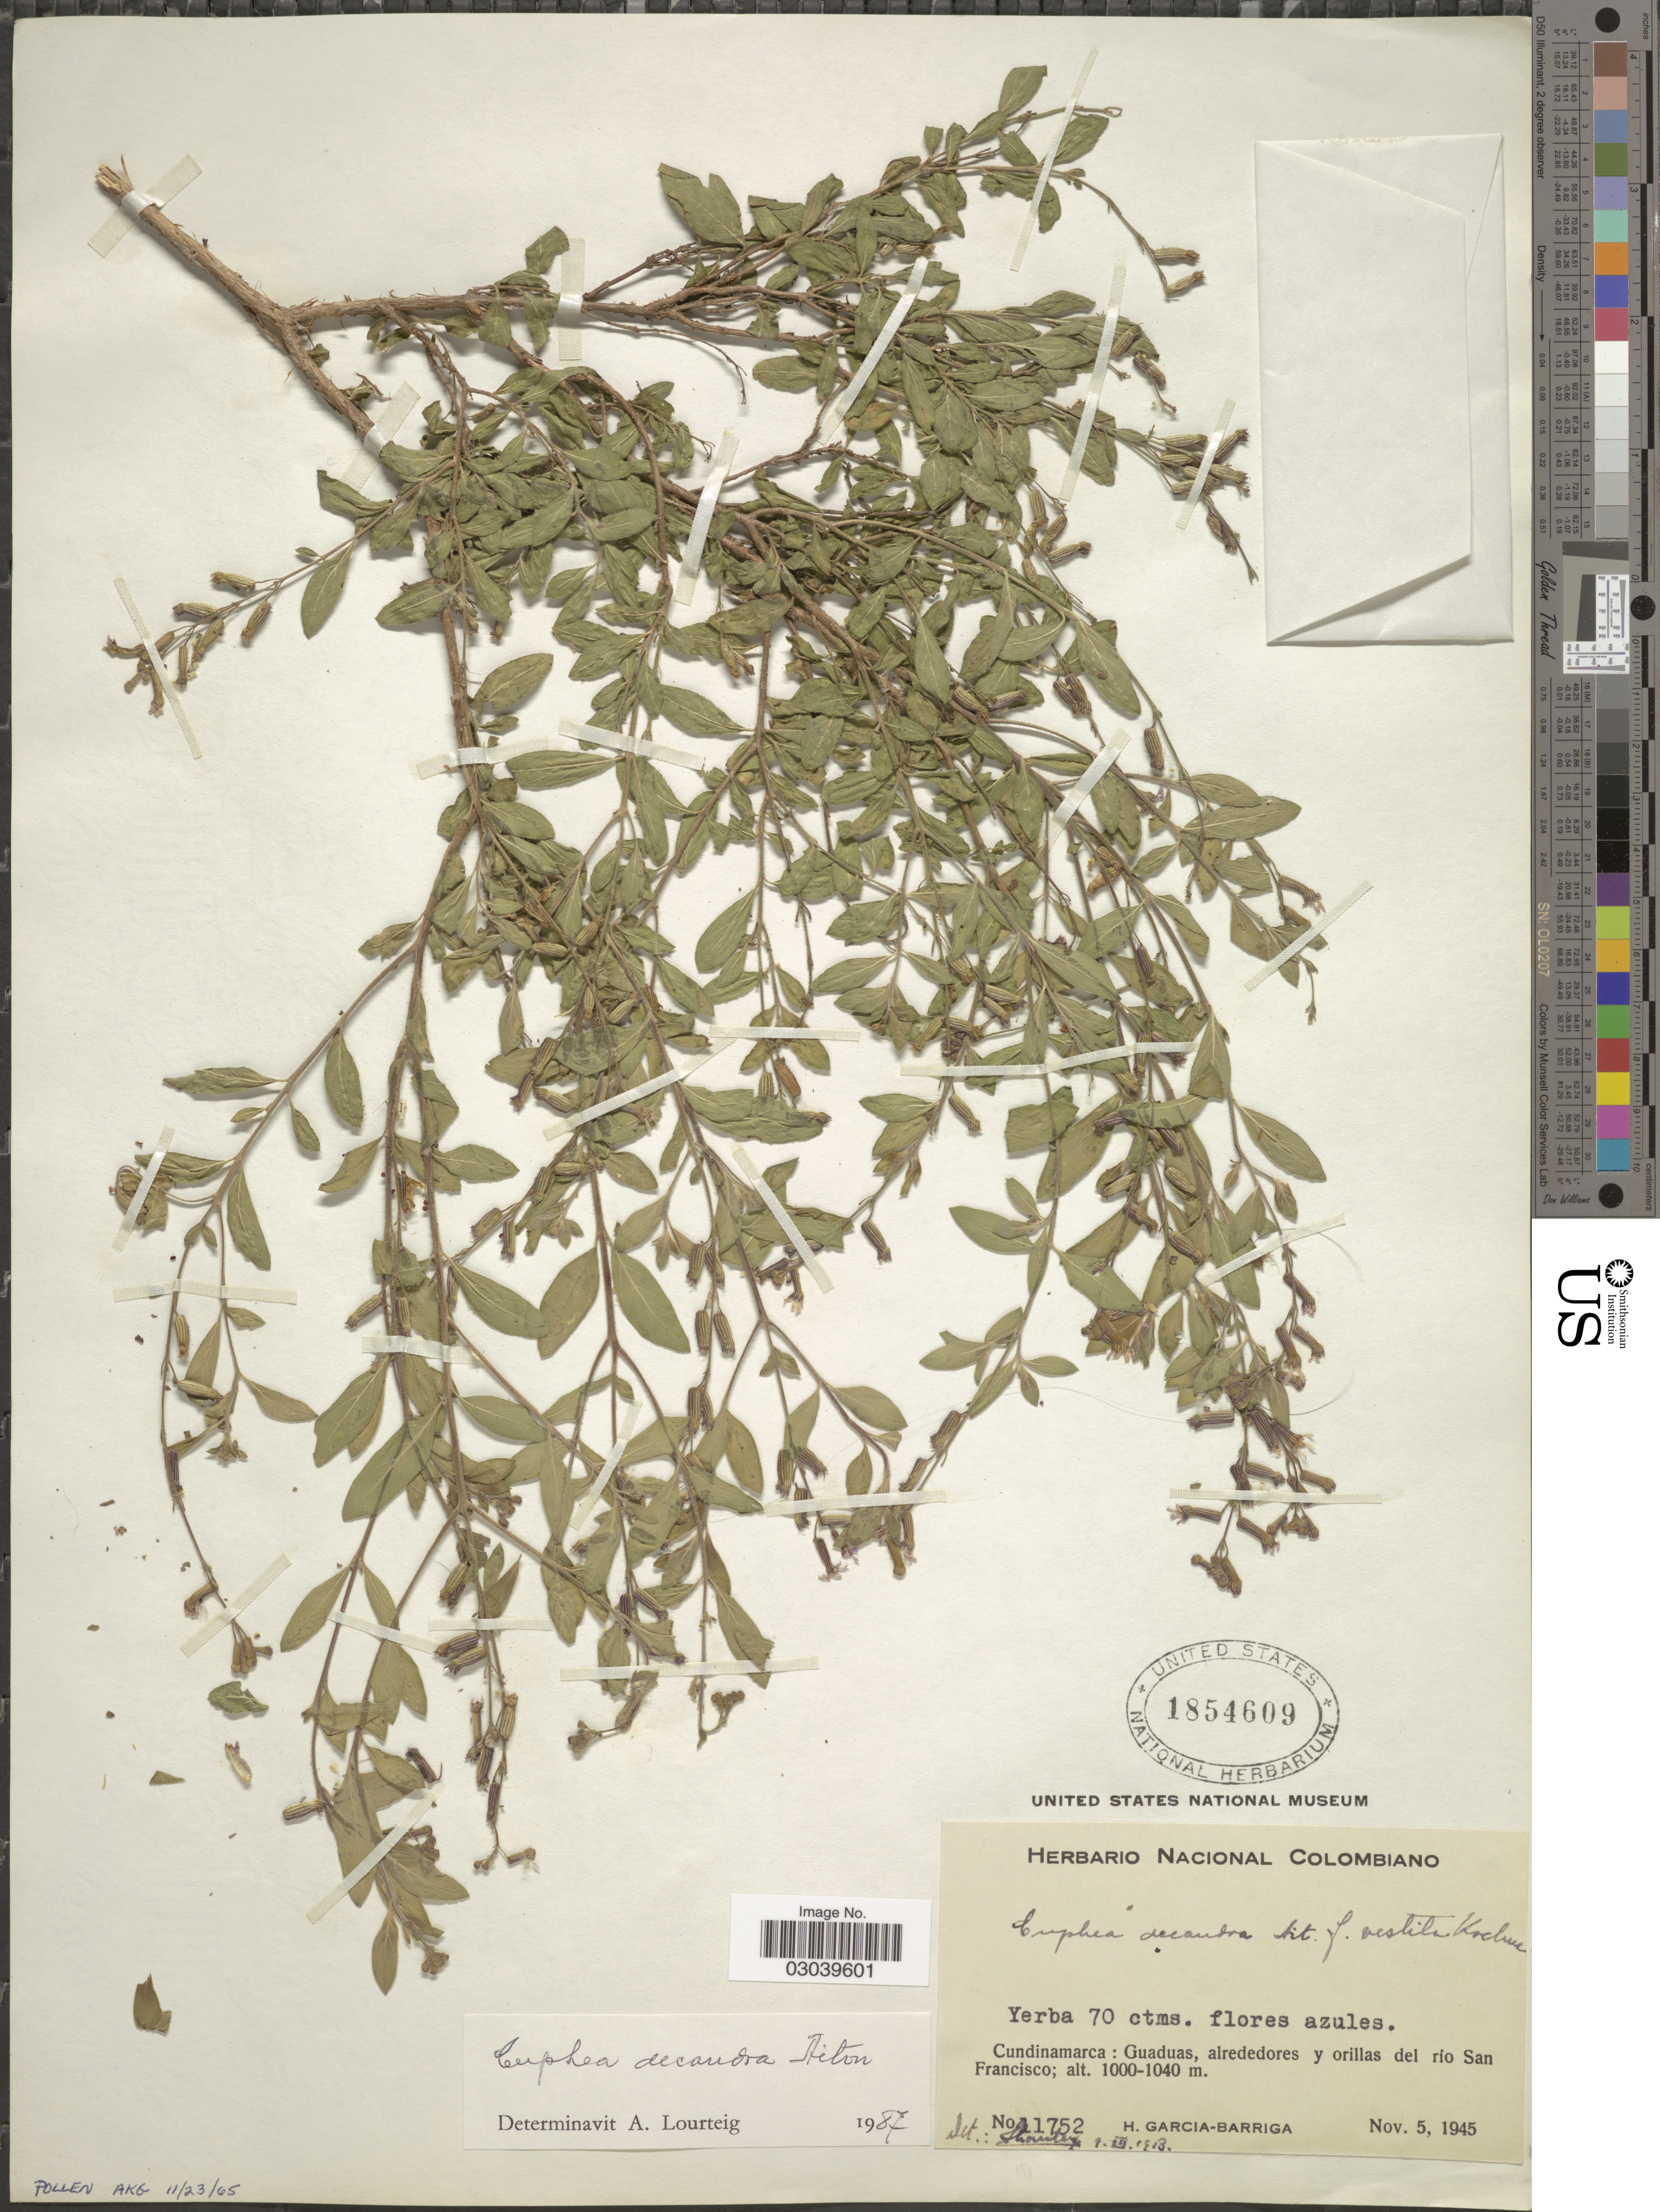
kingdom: Plantae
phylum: Tracheophyta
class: Magnoliopsida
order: Myrtales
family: Lythraceae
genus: Cuphea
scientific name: Cuphea decandra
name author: W.T. Aiton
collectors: H. García Barriga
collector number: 11752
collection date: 1945-11-05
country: Colombia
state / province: Cundinamarca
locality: Guaduas, alrededores y orillas del rio San Francisco.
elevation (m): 1000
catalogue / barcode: US 1854609